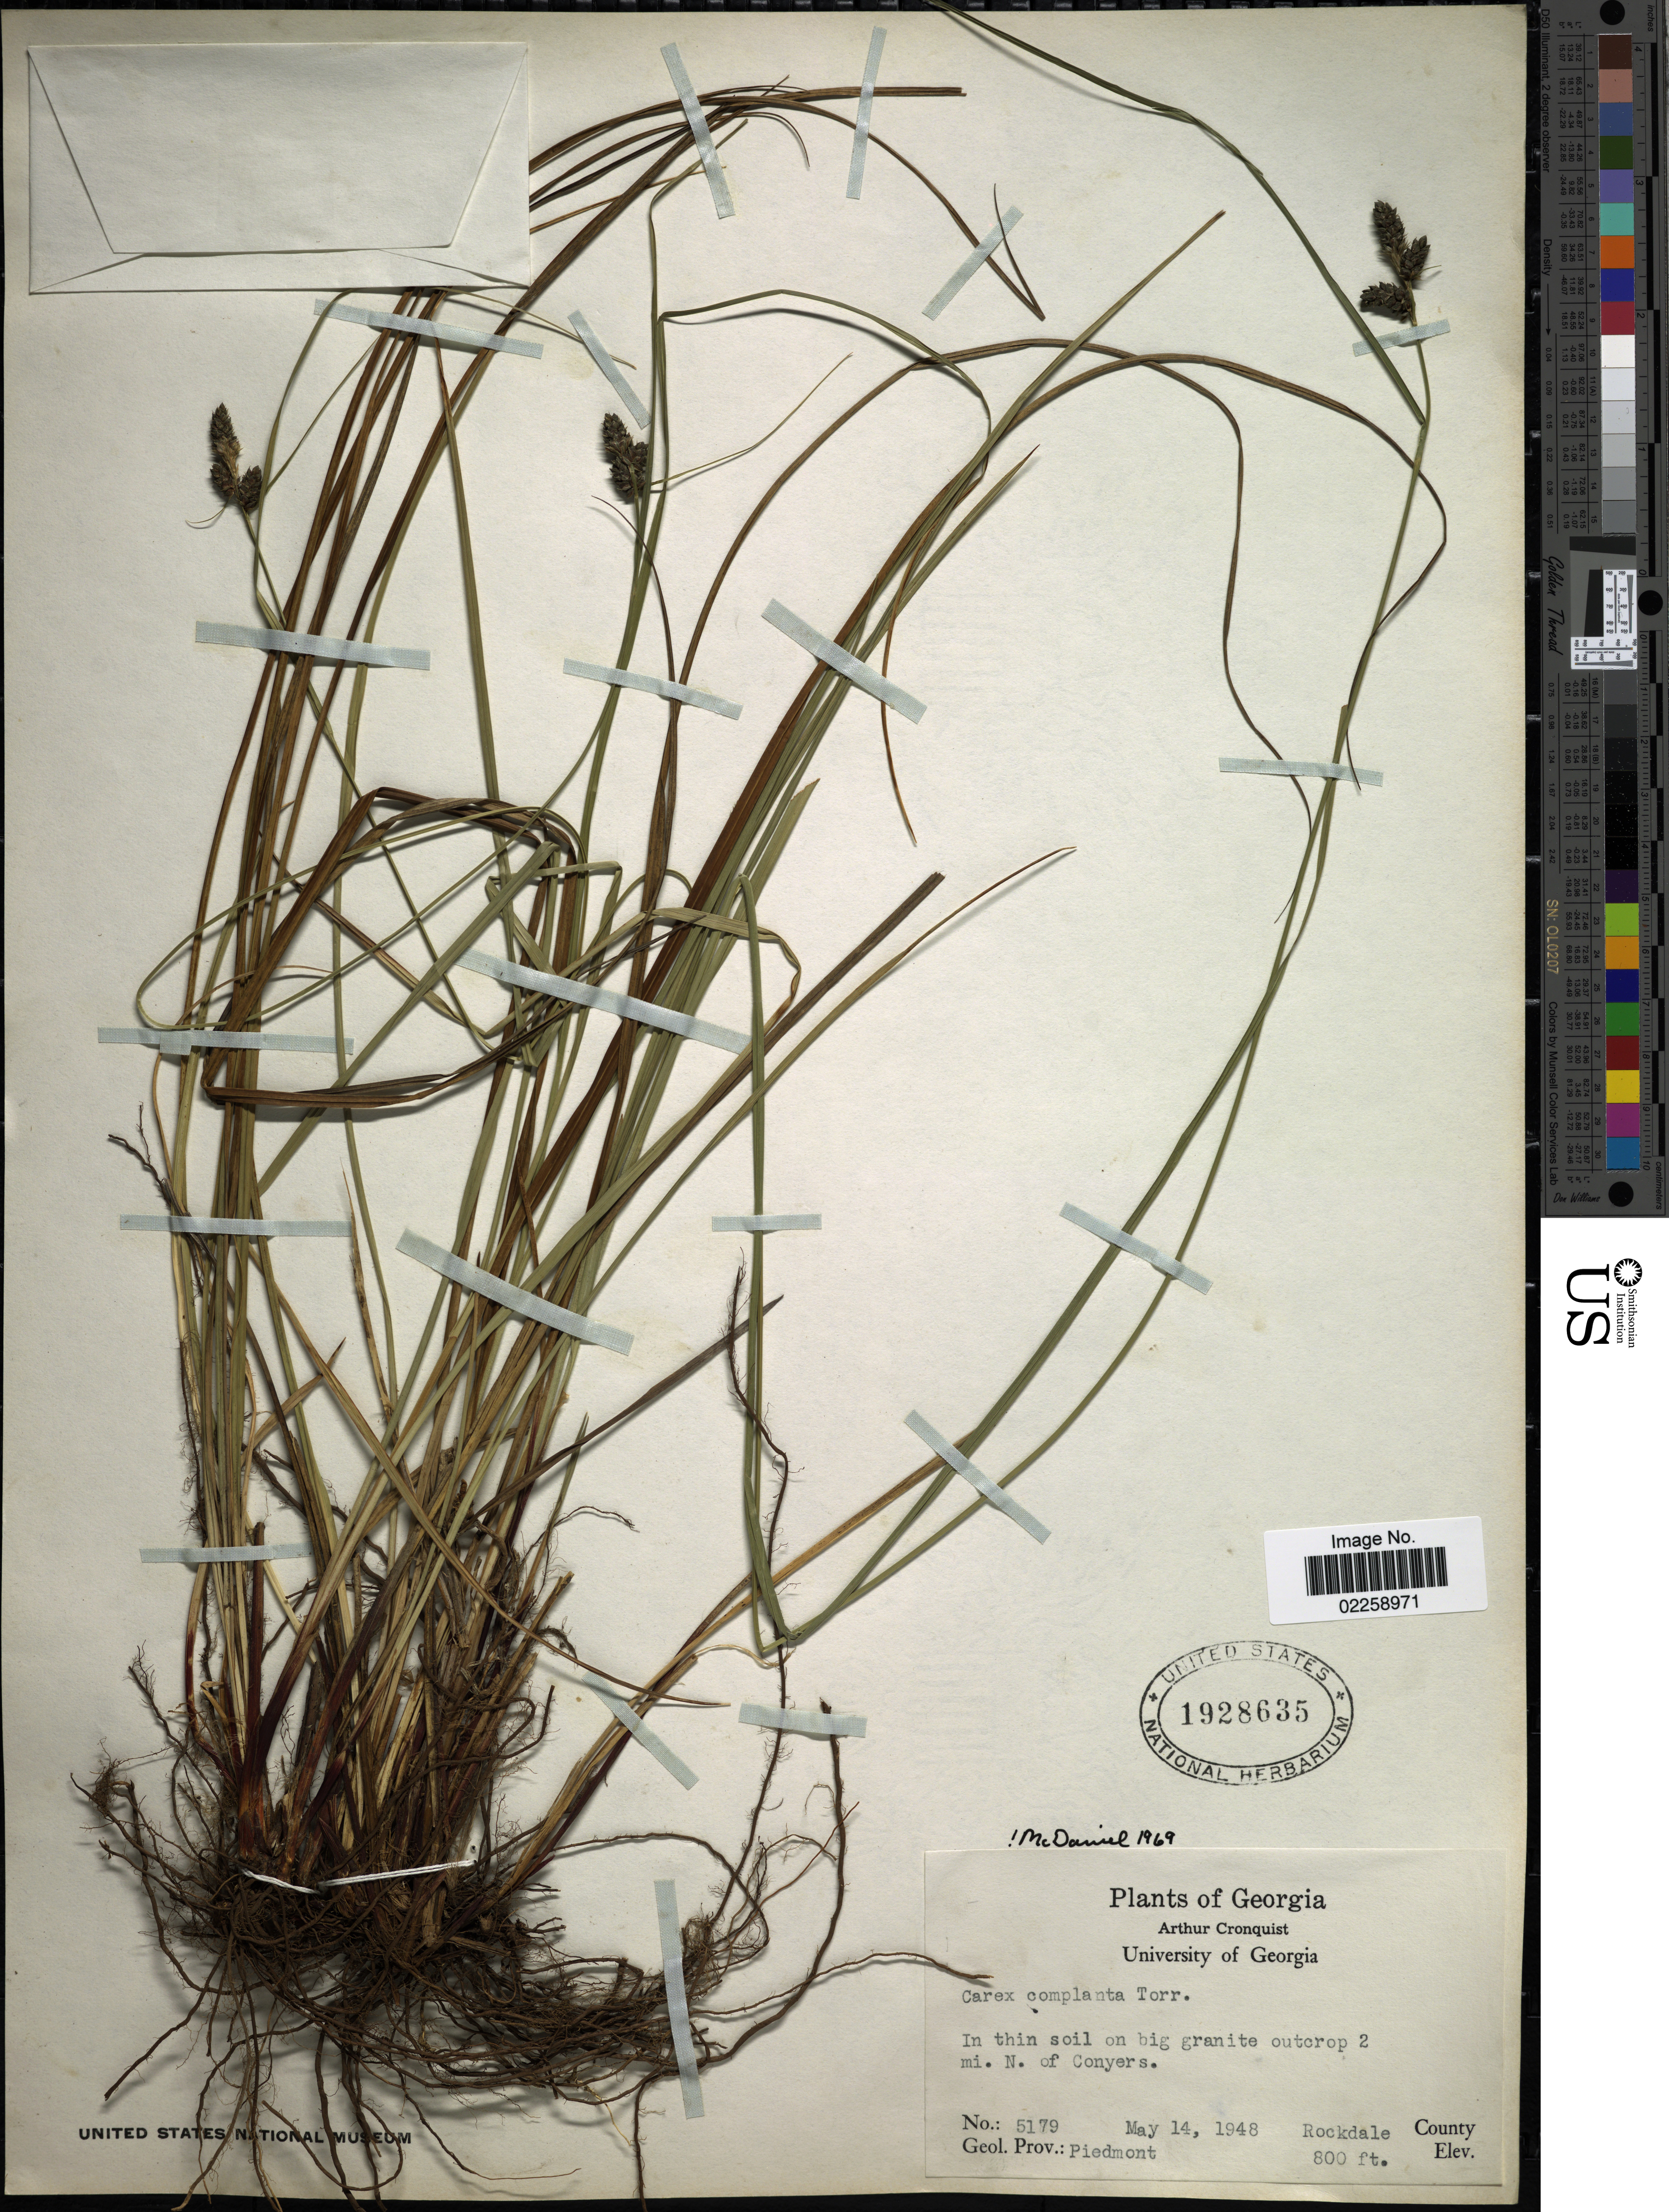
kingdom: Plantae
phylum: Tracheophyta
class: Liliopsida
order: Poales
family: Cyperaceae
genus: Carex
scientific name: Carex complanata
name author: Torr. & Hook.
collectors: A. J. Cronquist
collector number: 5179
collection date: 1948-05-14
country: United States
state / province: Georgia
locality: In thin soil on big granite outcrop 2 mi. N. of Conyers, Rockdale County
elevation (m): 244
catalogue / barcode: US 1928635